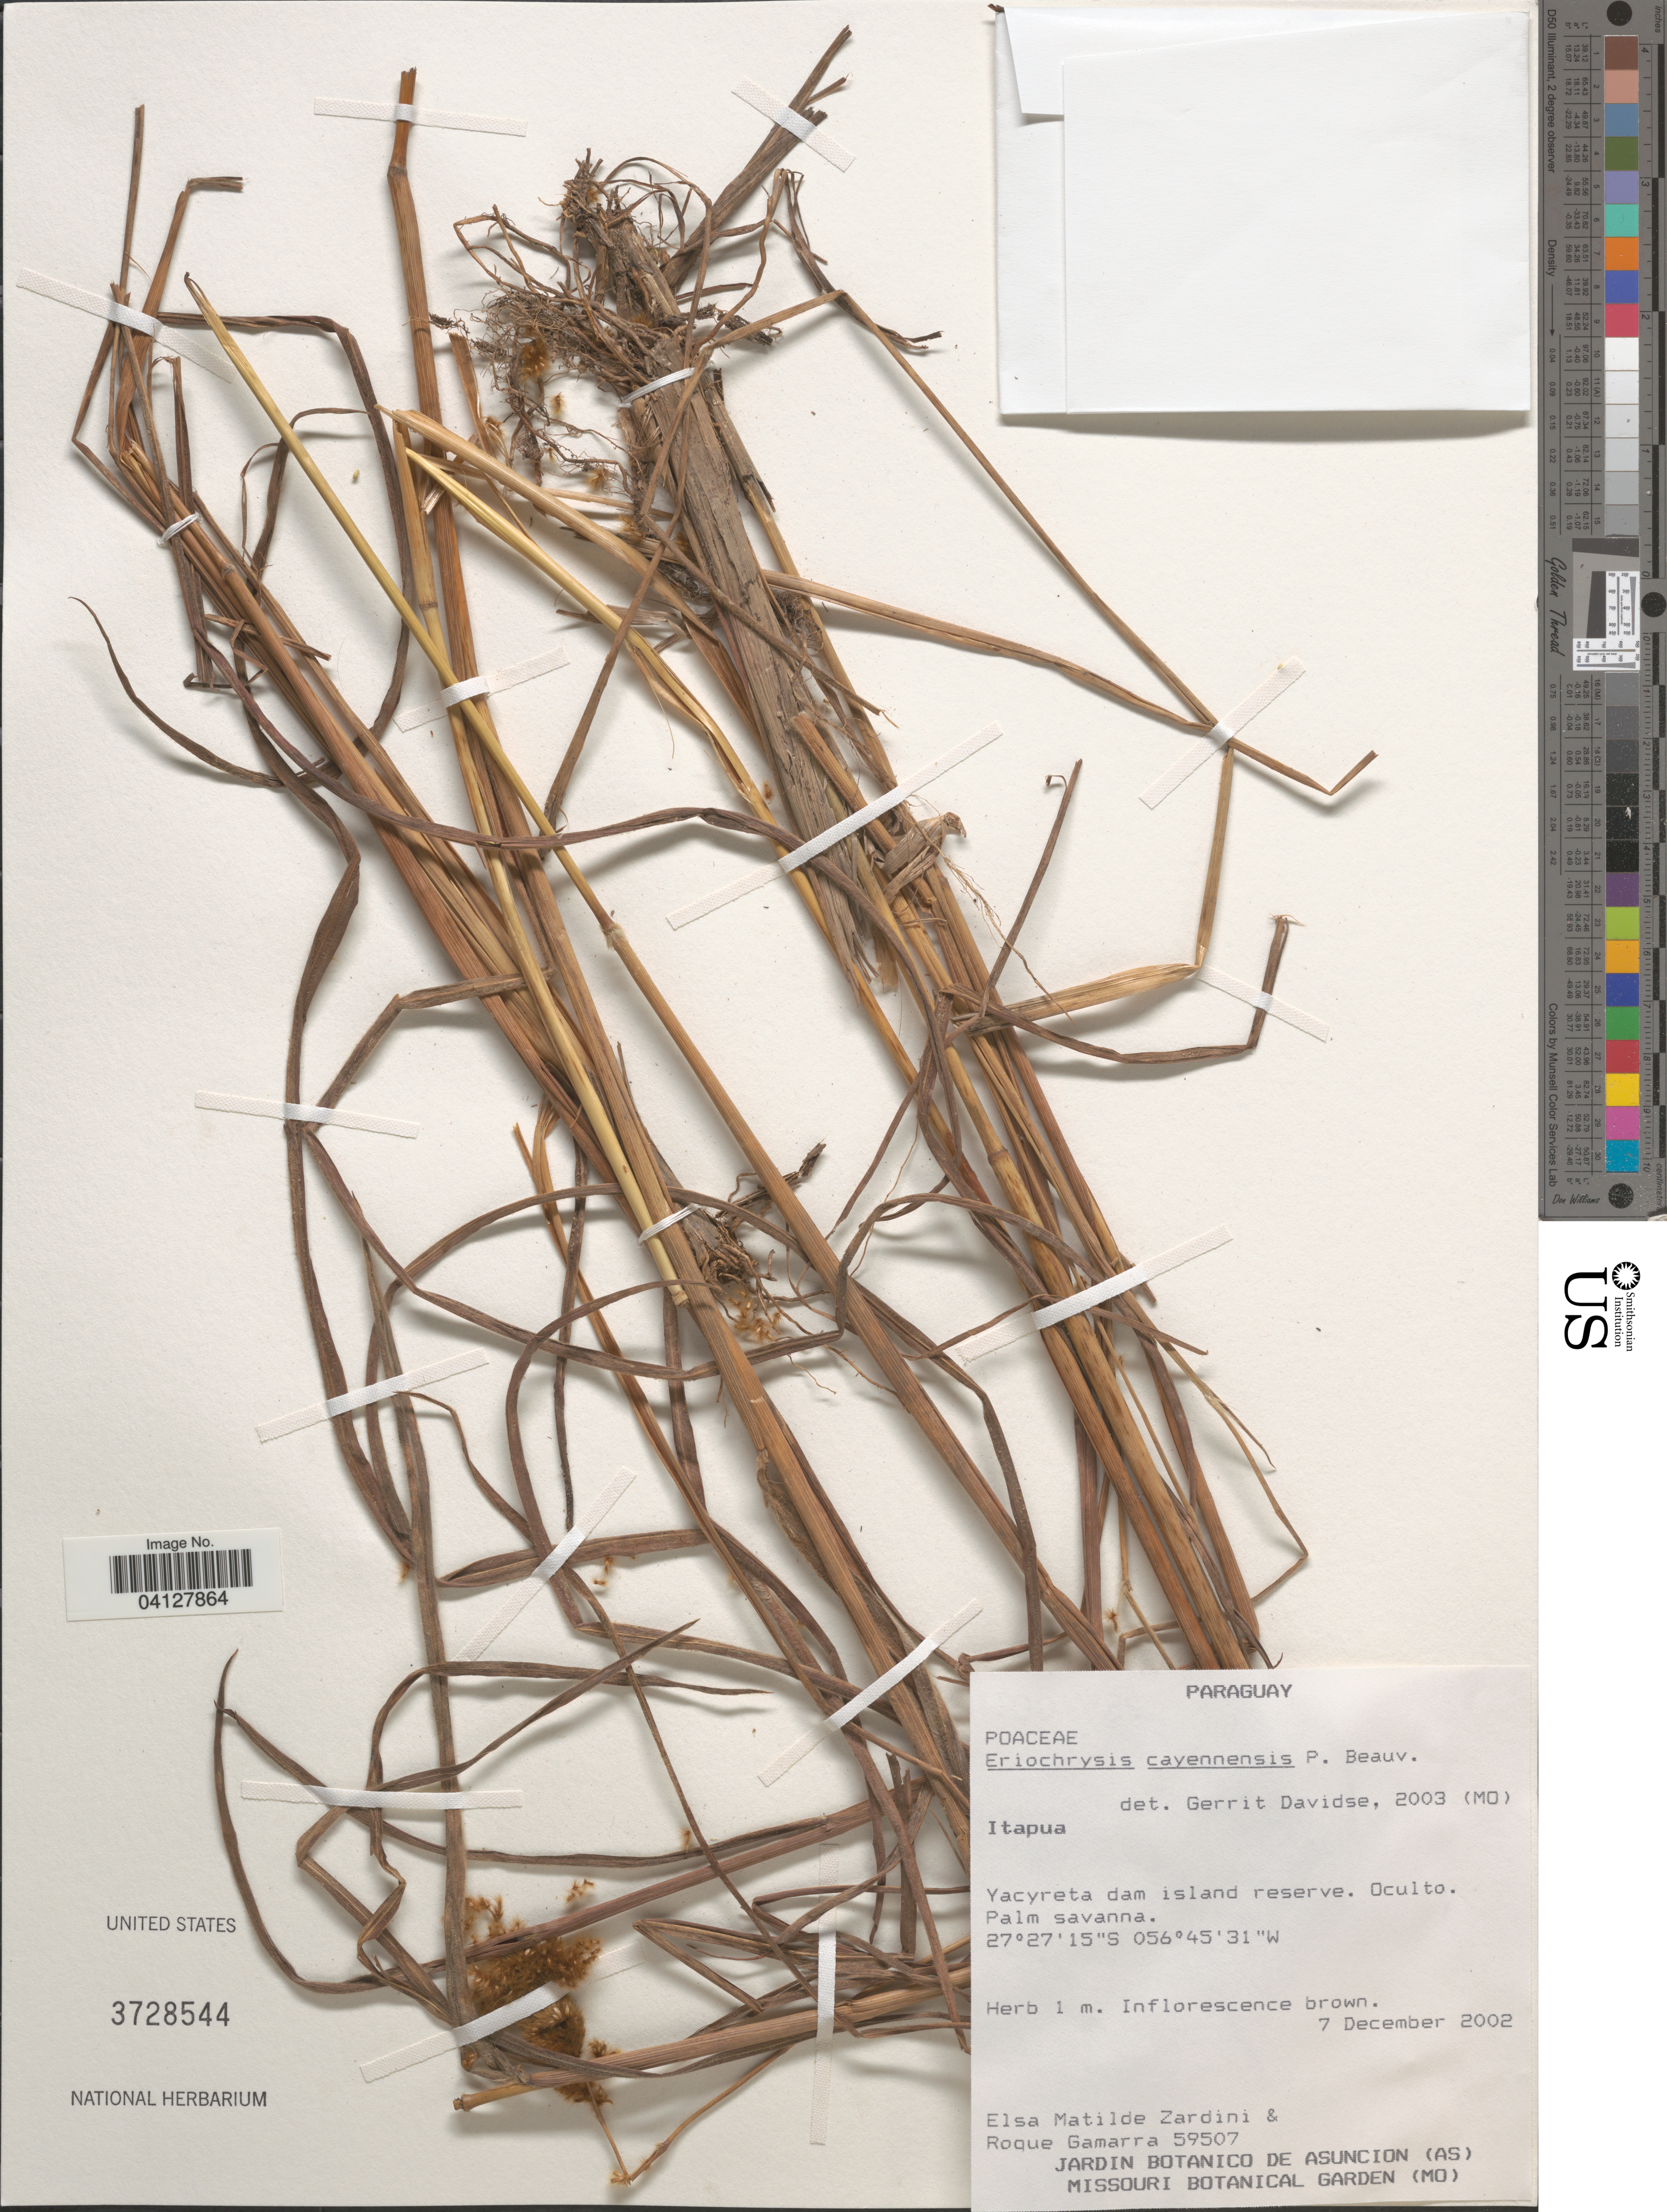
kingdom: Plantae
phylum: Tracheophyta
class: Liliopsida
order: Poales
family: Poaceae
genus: Eriochrysis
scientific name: Eriochrysis cayennensis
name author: P. Beauv.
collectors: E. M. Zardini & R. Gamarra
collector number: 59507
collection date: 2002-12-07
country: Paraguay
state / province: Itapua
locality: Yacyreta dam island reserve. Oculto. Palm savanna.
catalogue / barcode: US 3728544